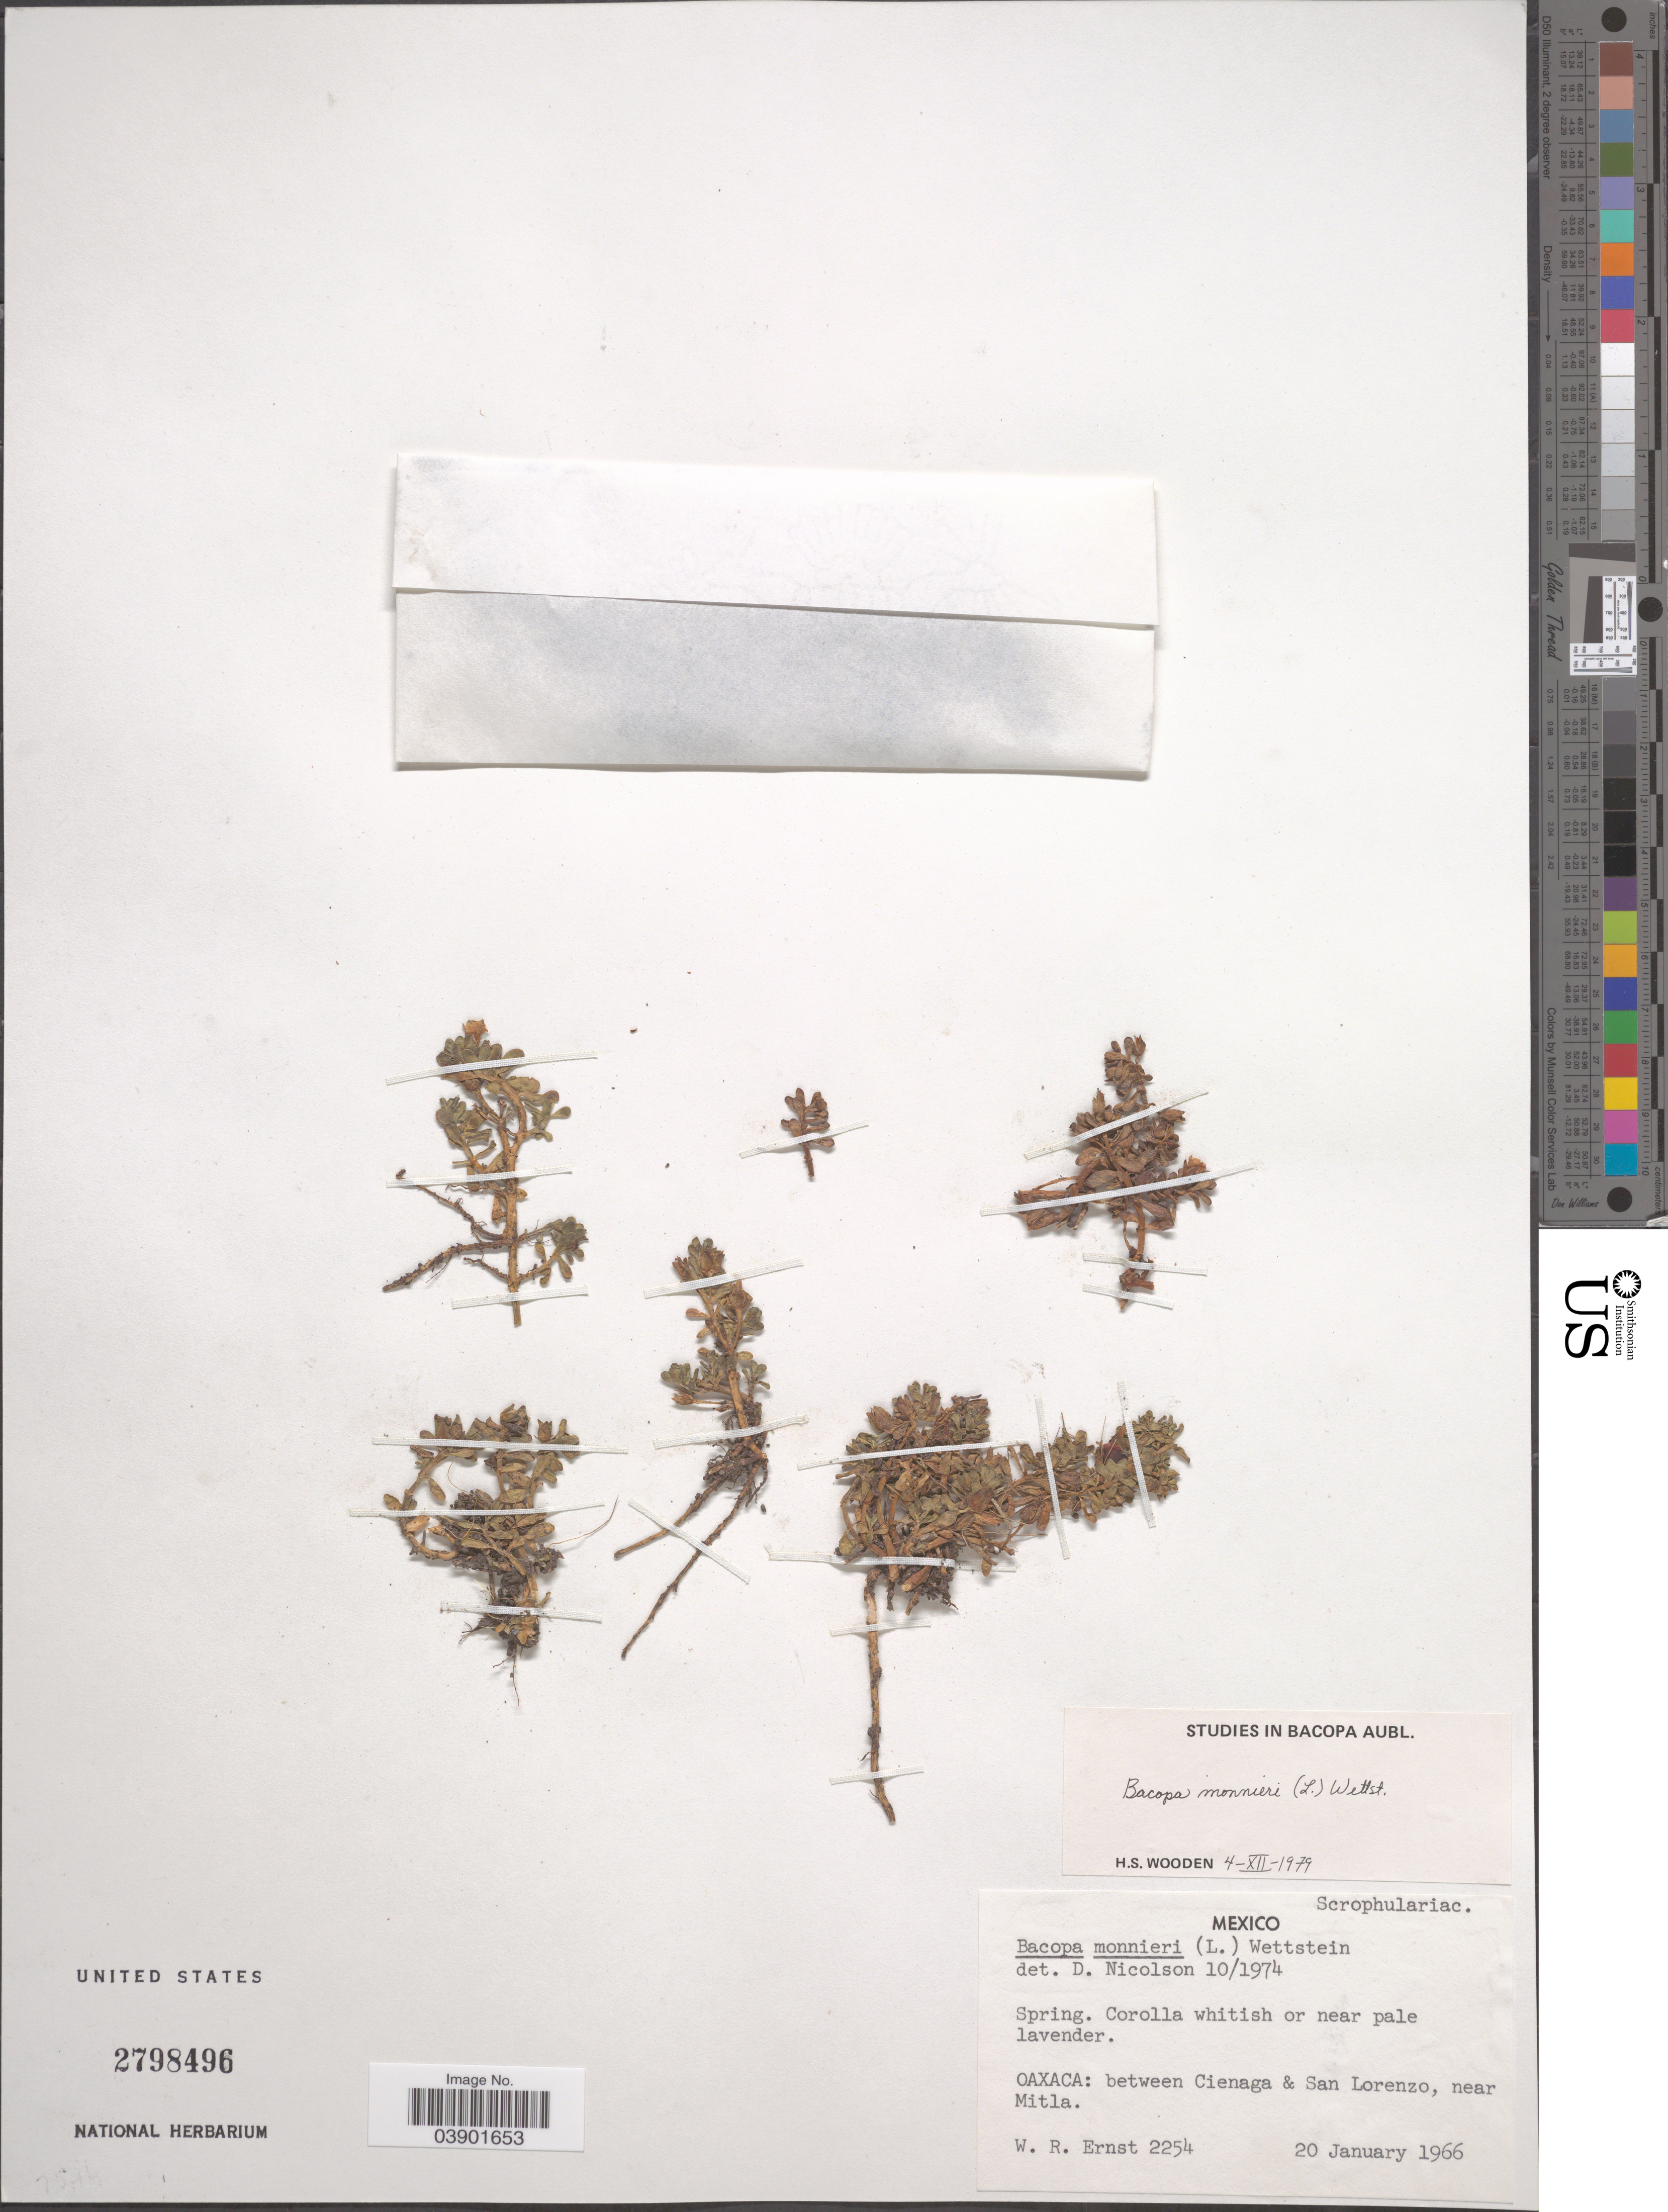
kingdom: Plantae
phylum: Tracheophyta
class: Magnoliopsida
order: Lamiales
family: Plantaginaceae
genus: Bacopa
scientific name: Bacopa monnieri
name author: (L.) Pennell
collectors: W. R. Ernst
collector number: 2254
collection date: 1966-01-20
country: Mexico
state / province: Oaxaca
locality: Between Cienaga & San Lorenzo, near Mitla.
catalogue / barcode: US 2798496